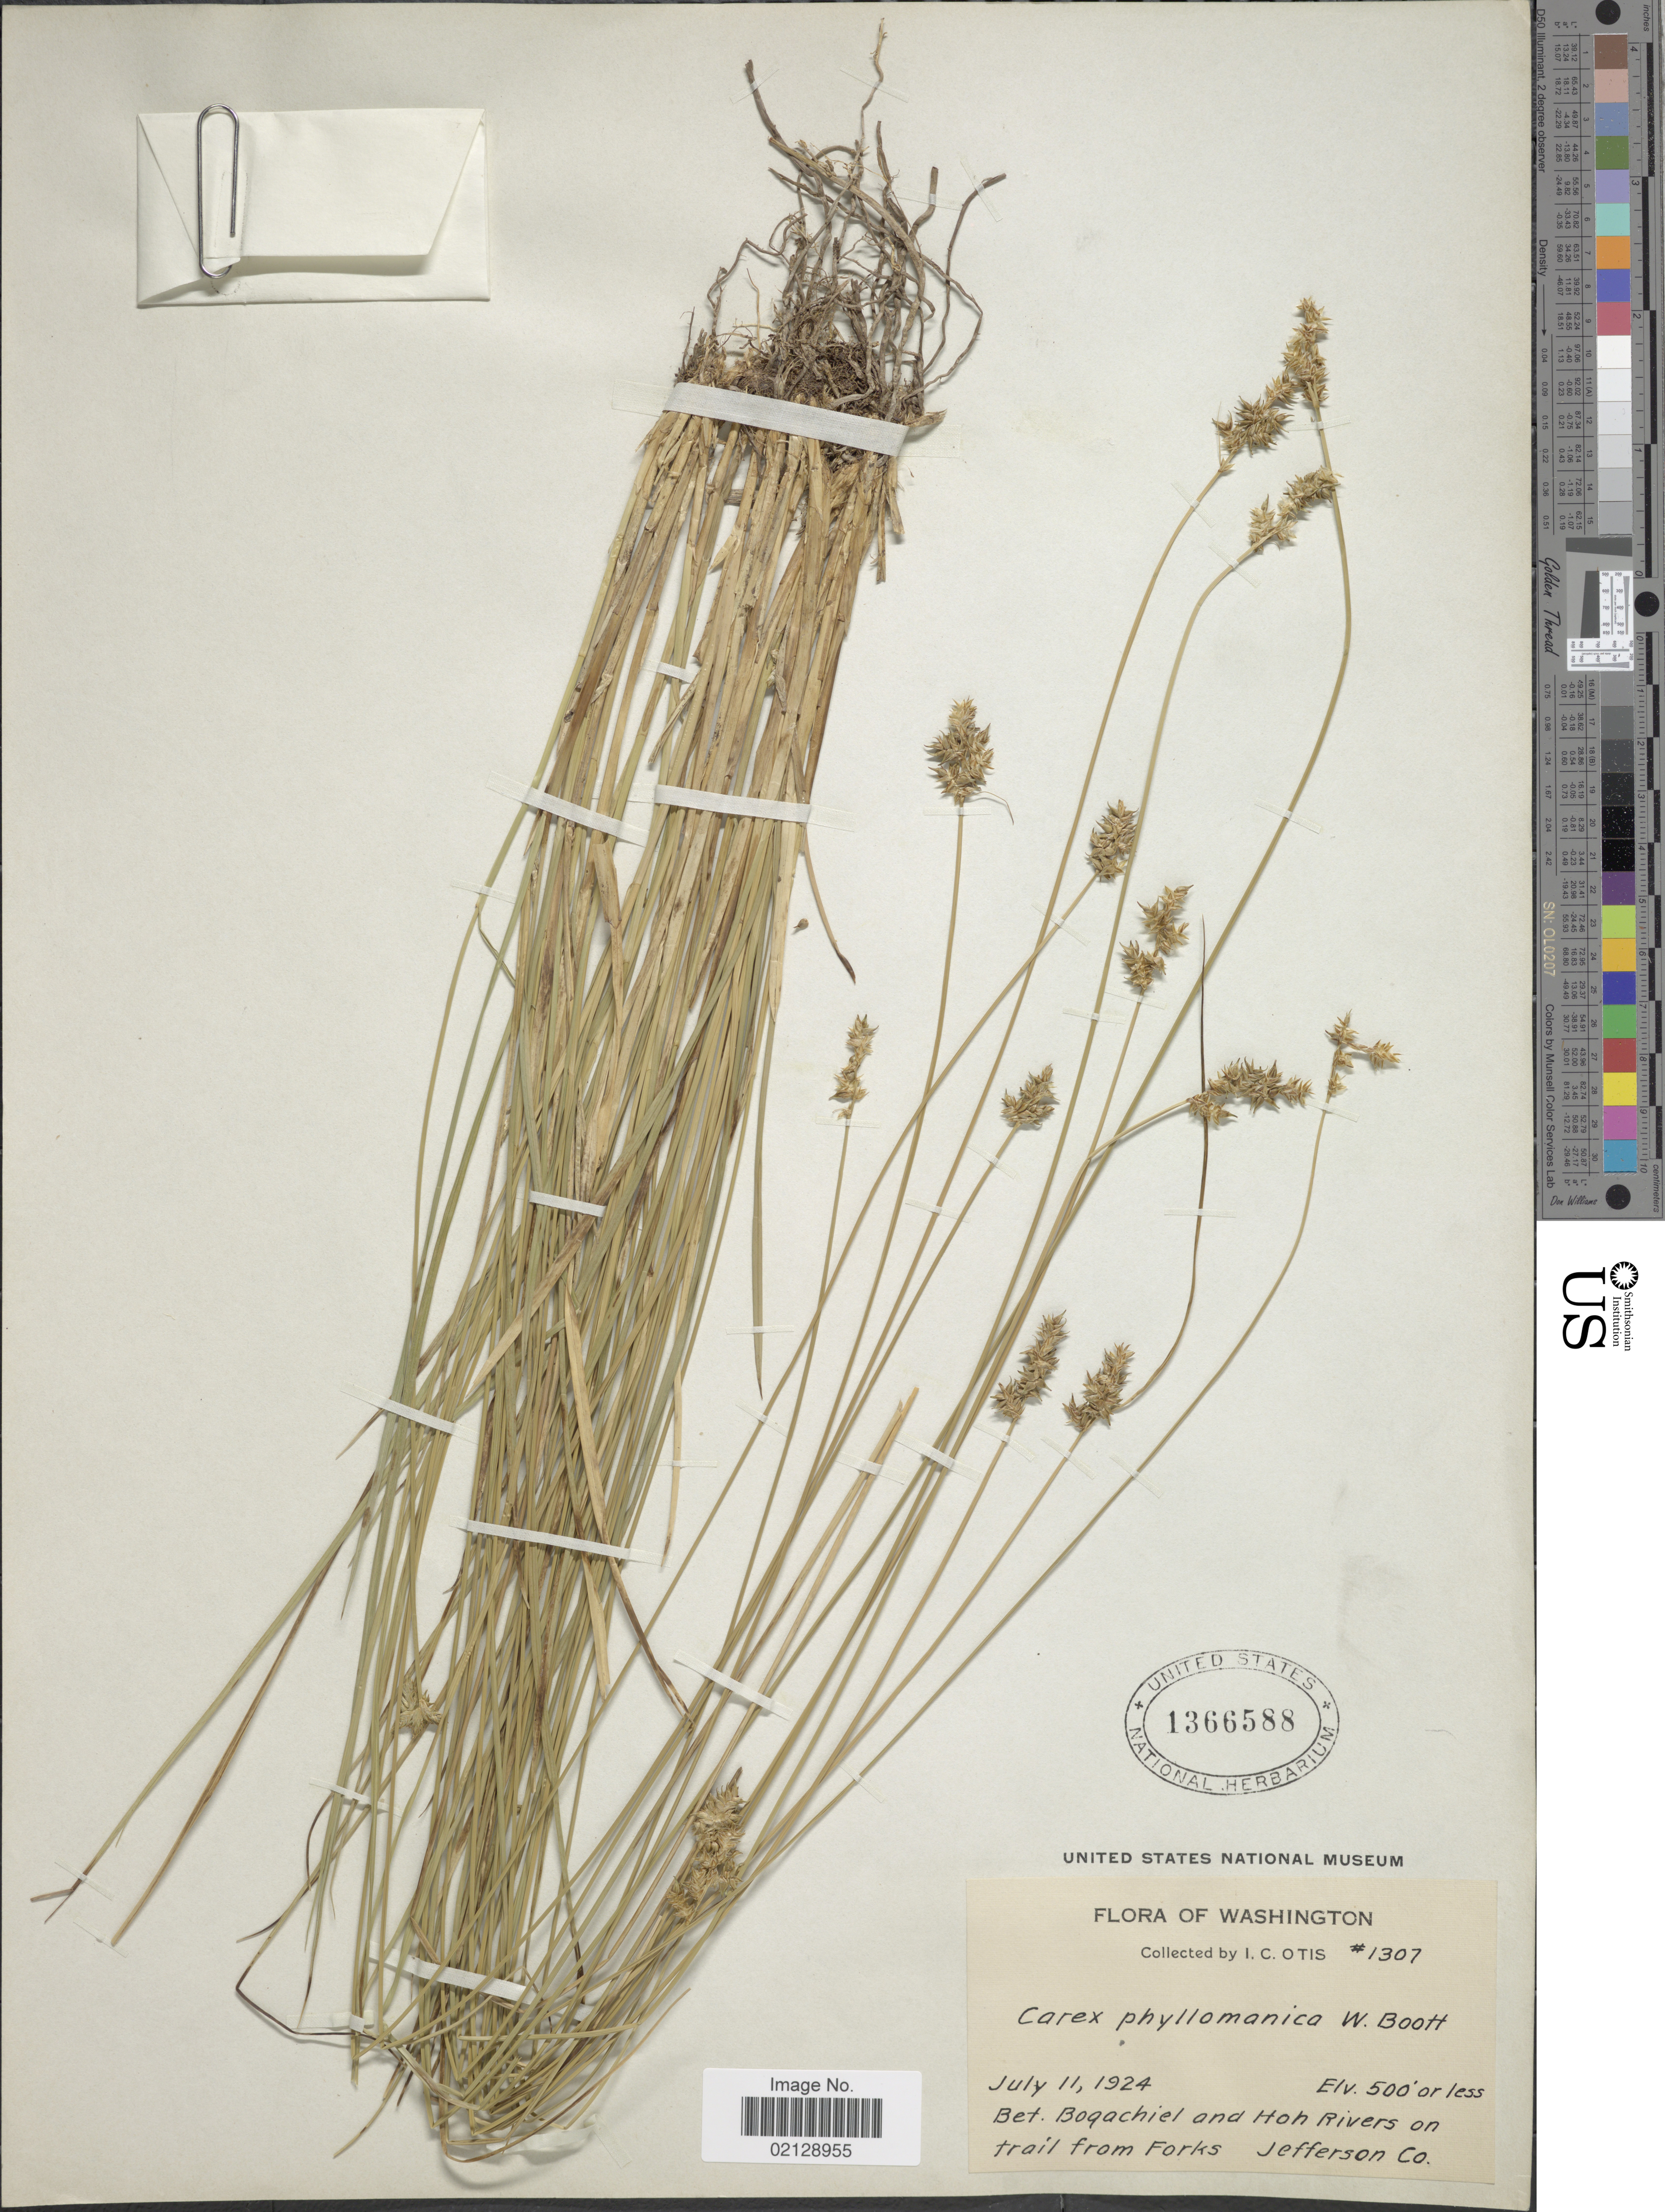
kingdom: Plantae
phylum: Tracheophyta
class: Liliopsida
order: Poales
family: Cyperaceae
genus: Carex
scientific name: Carex echinata subsp. phyllomanica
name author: (W. Boott) Reznicek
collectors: I. C. Otis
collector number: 1307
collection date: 1924-07-11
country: United States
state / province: Washington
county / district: Jefferson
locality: Bet. Nogachiel and Hoh Rivers on trail from Forks, Jefferson Co.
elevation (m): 152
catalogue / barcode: US 1366588